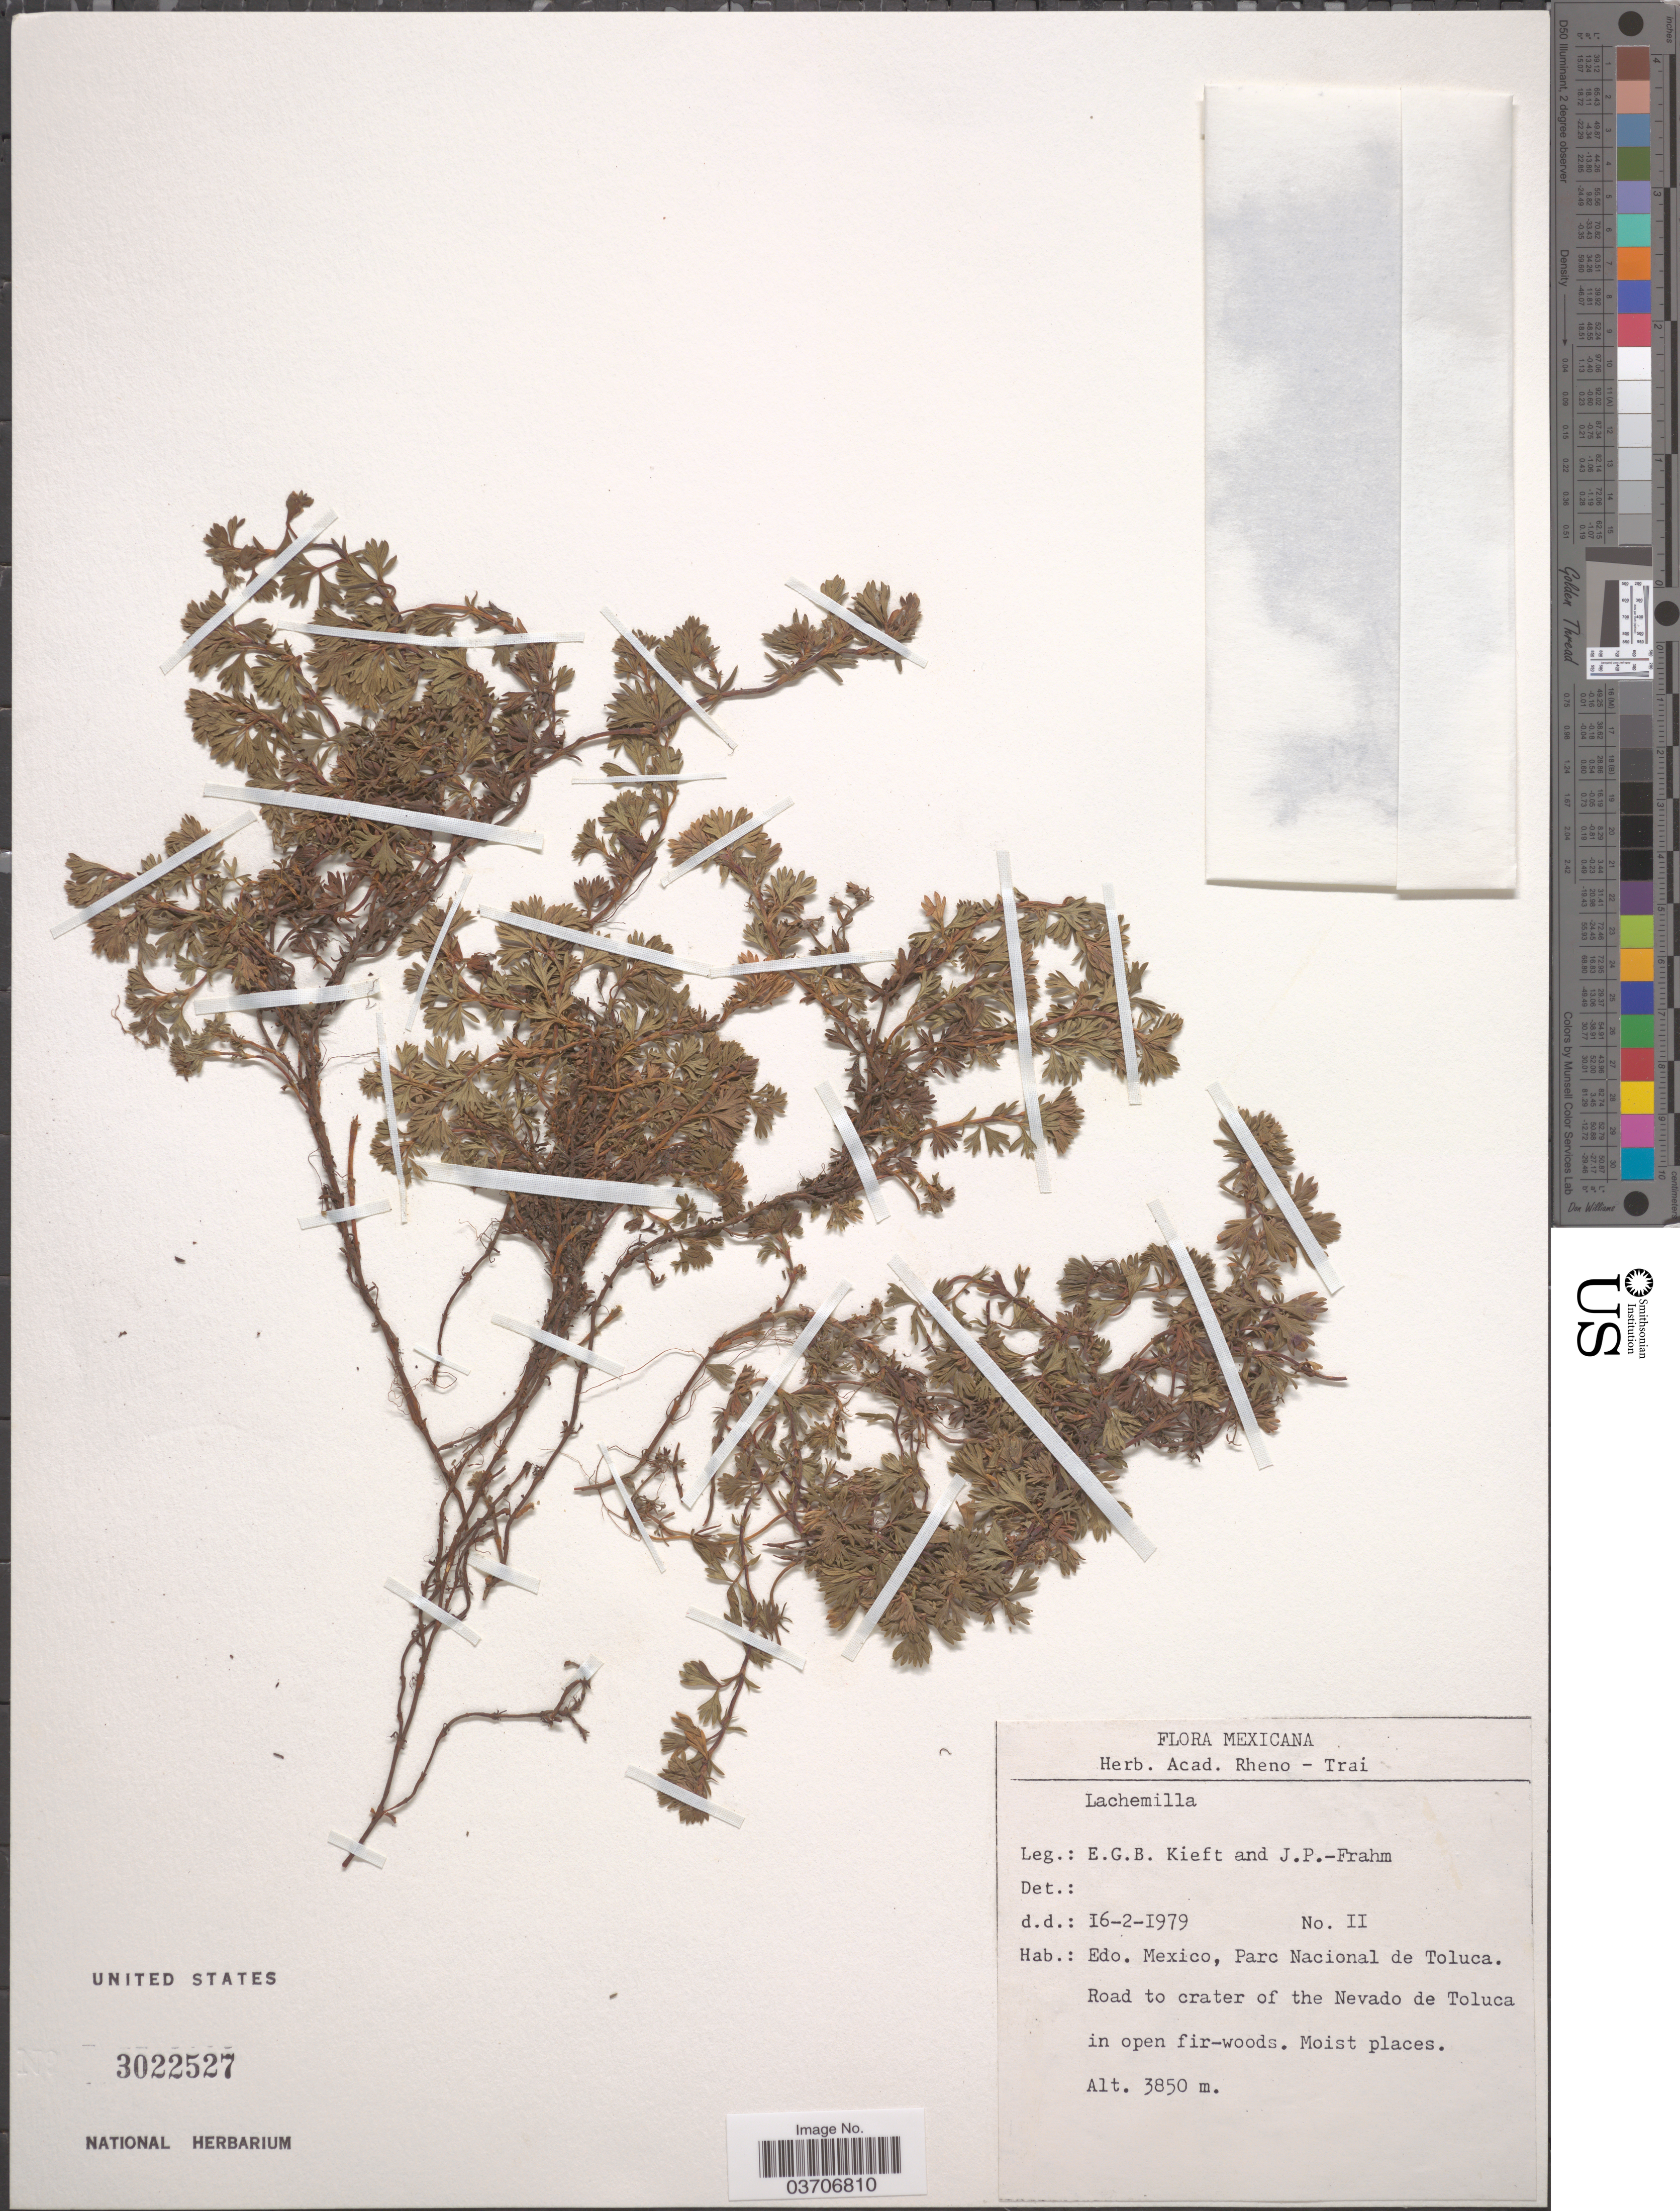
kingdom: Plantae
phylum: Tracheophyta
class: Magnoliopsida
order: Rosales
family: Rosaceae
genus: Lachemilla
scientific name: Lachemilla sp.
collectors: E. Kieft & J.-P. Frahm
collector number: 11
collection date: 1979-02-16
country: Mexico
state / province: México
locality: Parc Nacional de Toluca. Road to crater of the Nevado de Toluca.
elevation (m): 3850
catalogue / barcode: US 3022527